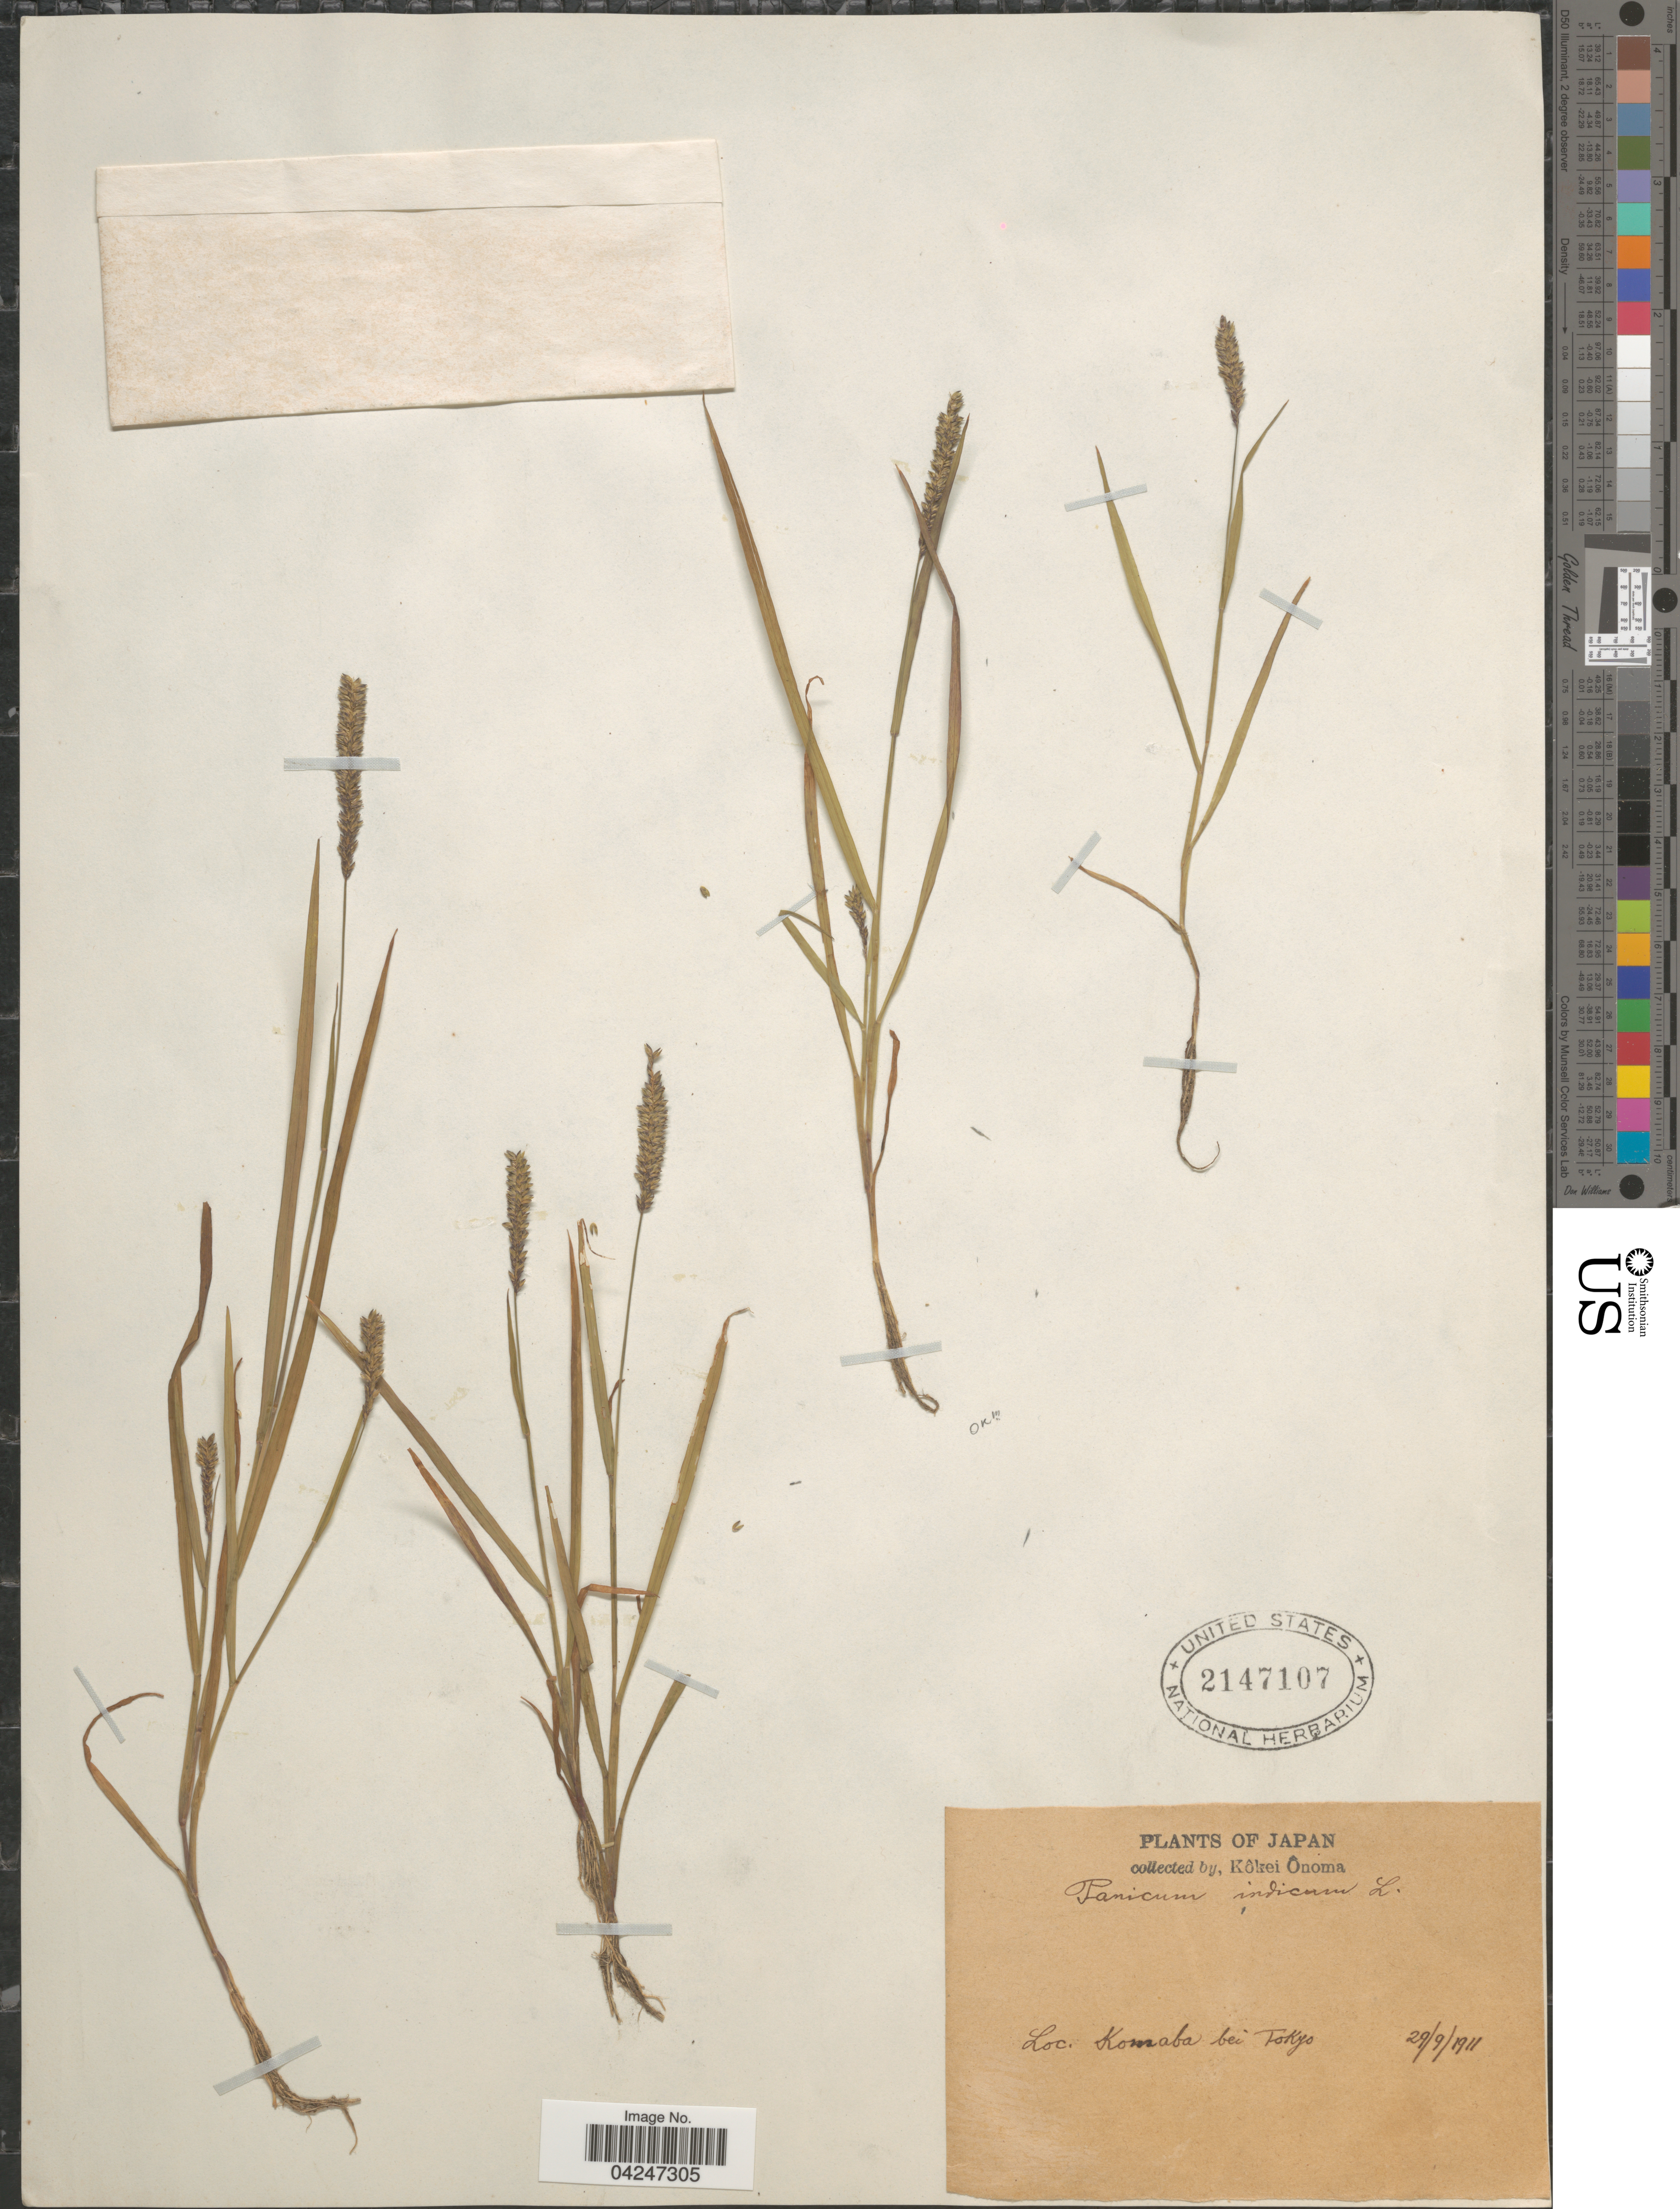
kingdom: Plantae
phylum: Tracheophyta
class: Liliopsida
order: Poales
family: Poaceae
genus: Sacciolepis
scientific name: Sacciolepis indica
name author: (L.) Chase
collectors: K. Onoma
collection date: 1911-09-29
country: Japan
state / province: Tokyo, Federal City of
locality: Komaba bei Tokyo.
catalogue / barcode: US 2147107